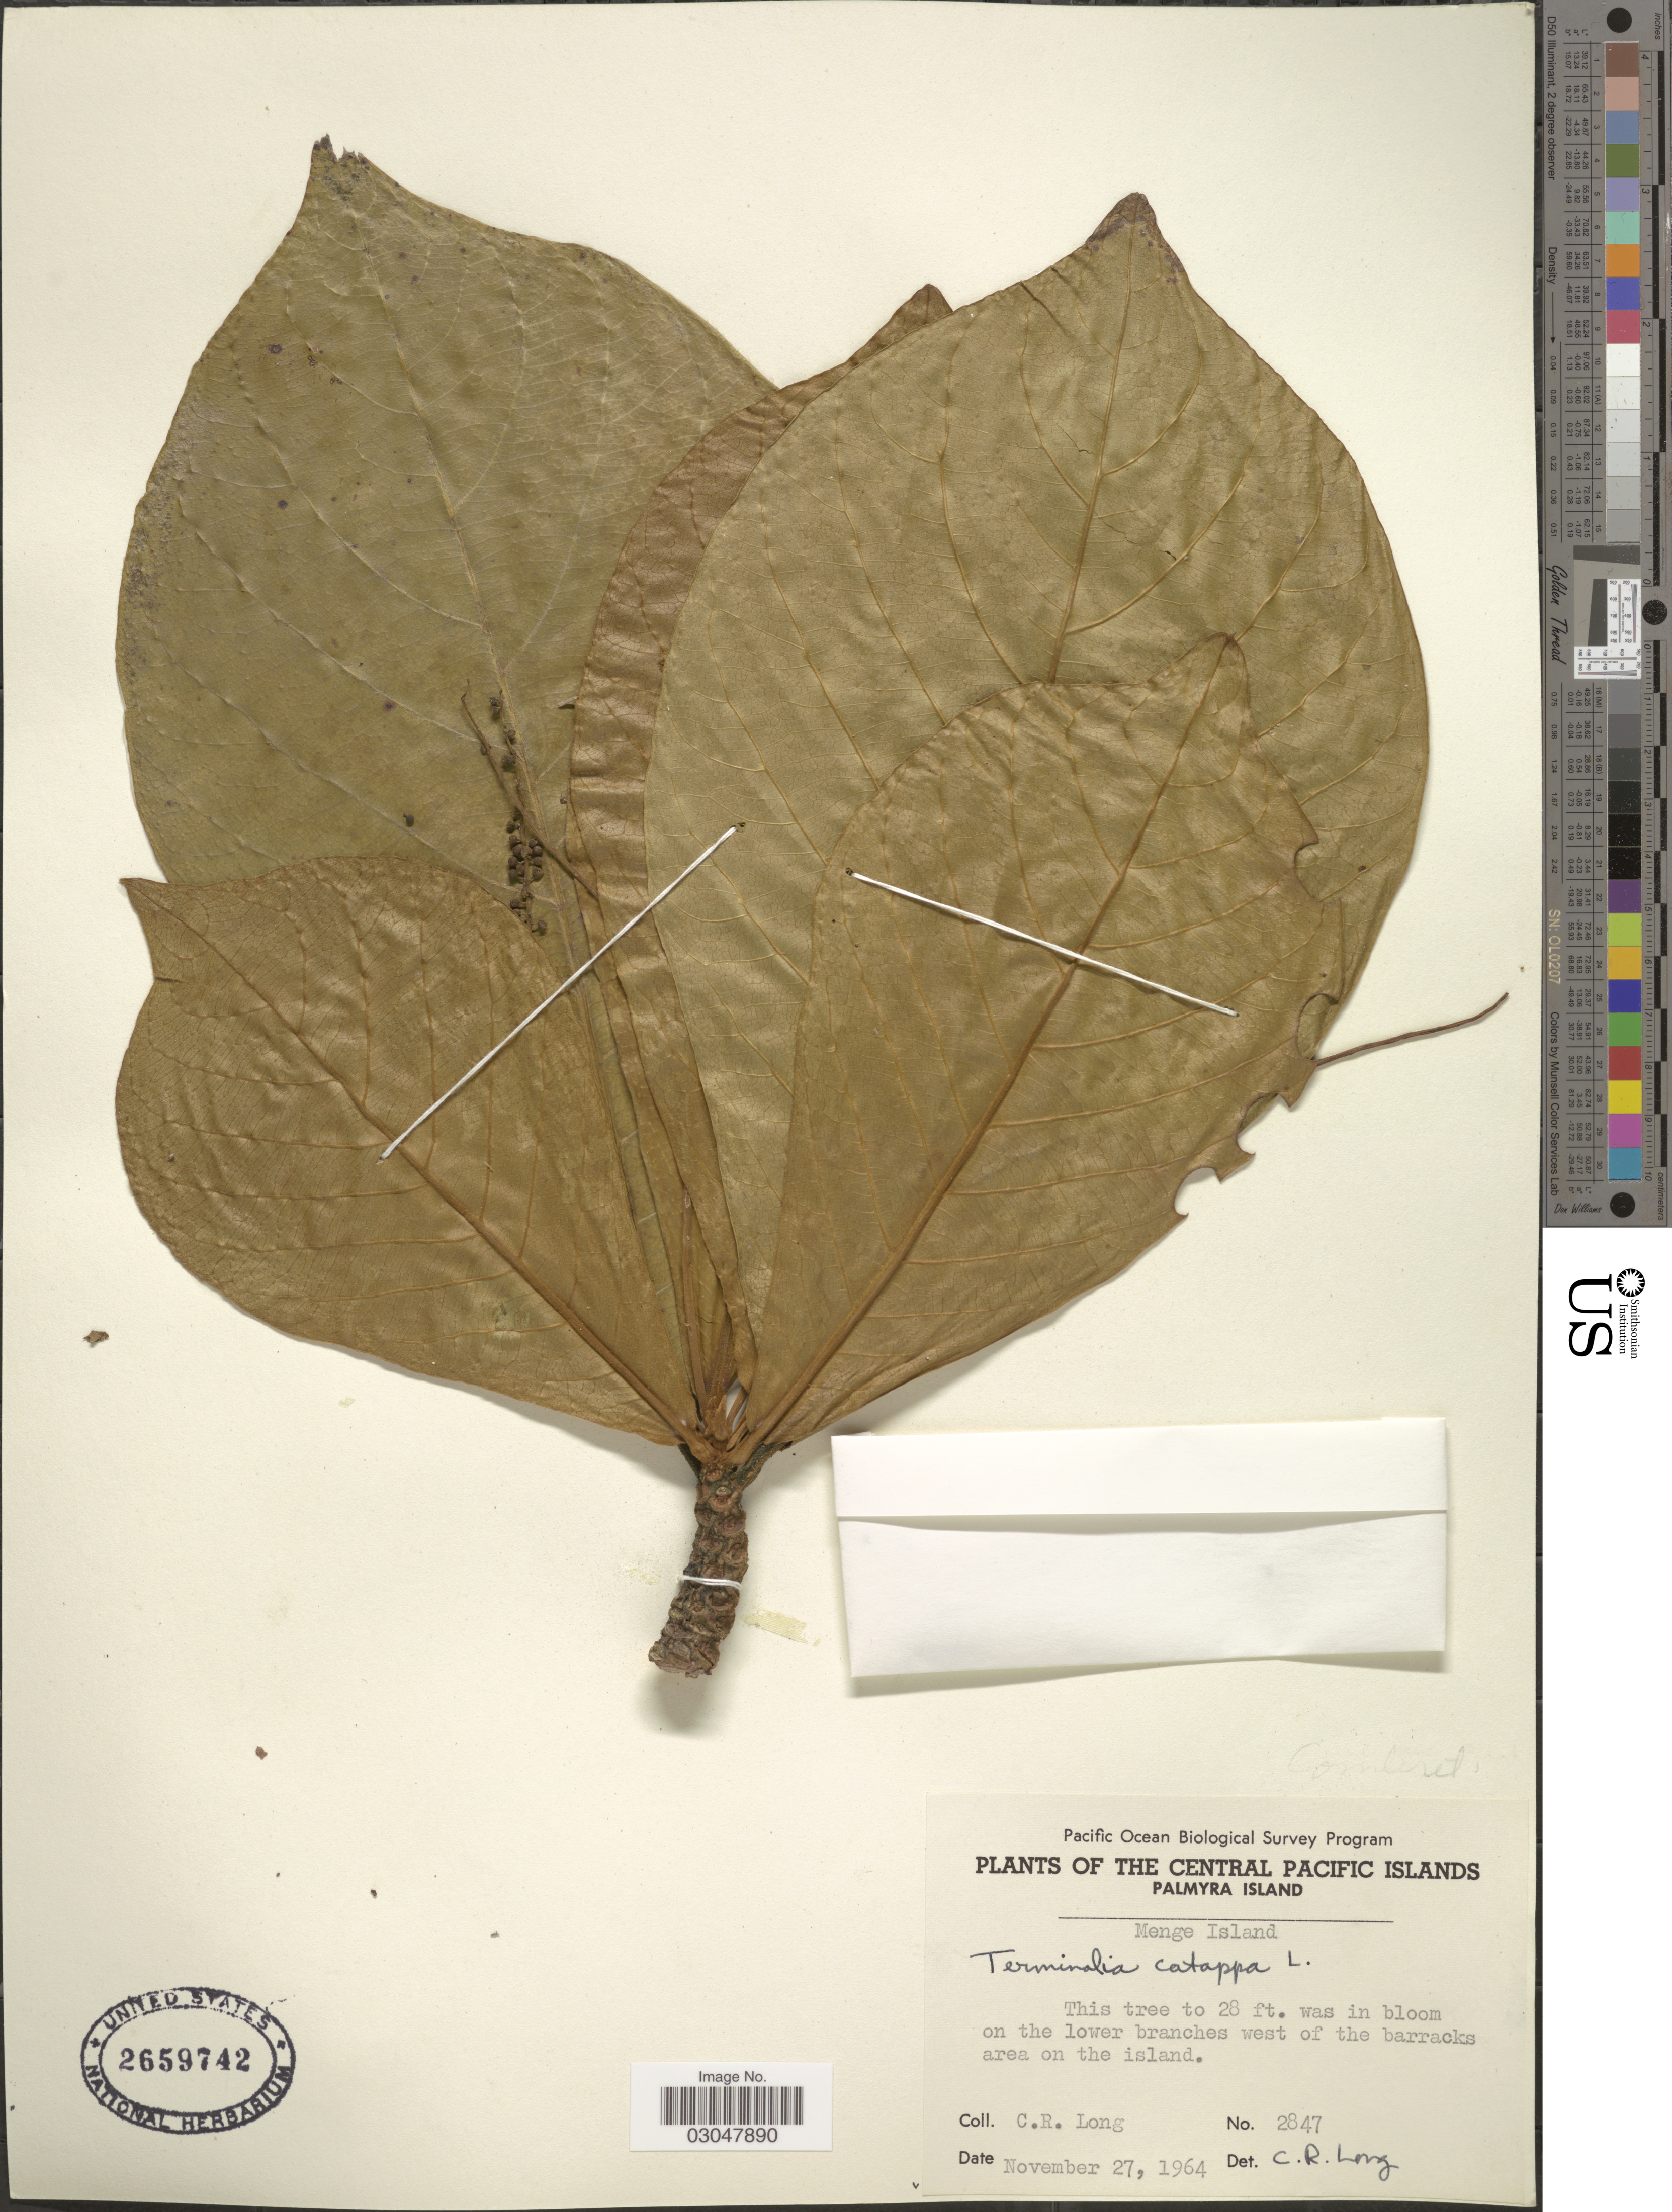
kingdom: Plantae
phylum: Tracheophyta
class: Magnoliopsida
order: Myrtales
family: Combretaceae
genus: Terminalia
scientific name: Terminalia catappa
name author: L.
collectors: C. R. Long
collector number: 2847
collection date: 1964-11-27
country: U.S. Administered Pacific Islands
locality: Central Pacific Islands. Palmyra Island. Menge Island.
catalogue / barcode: US 2659742